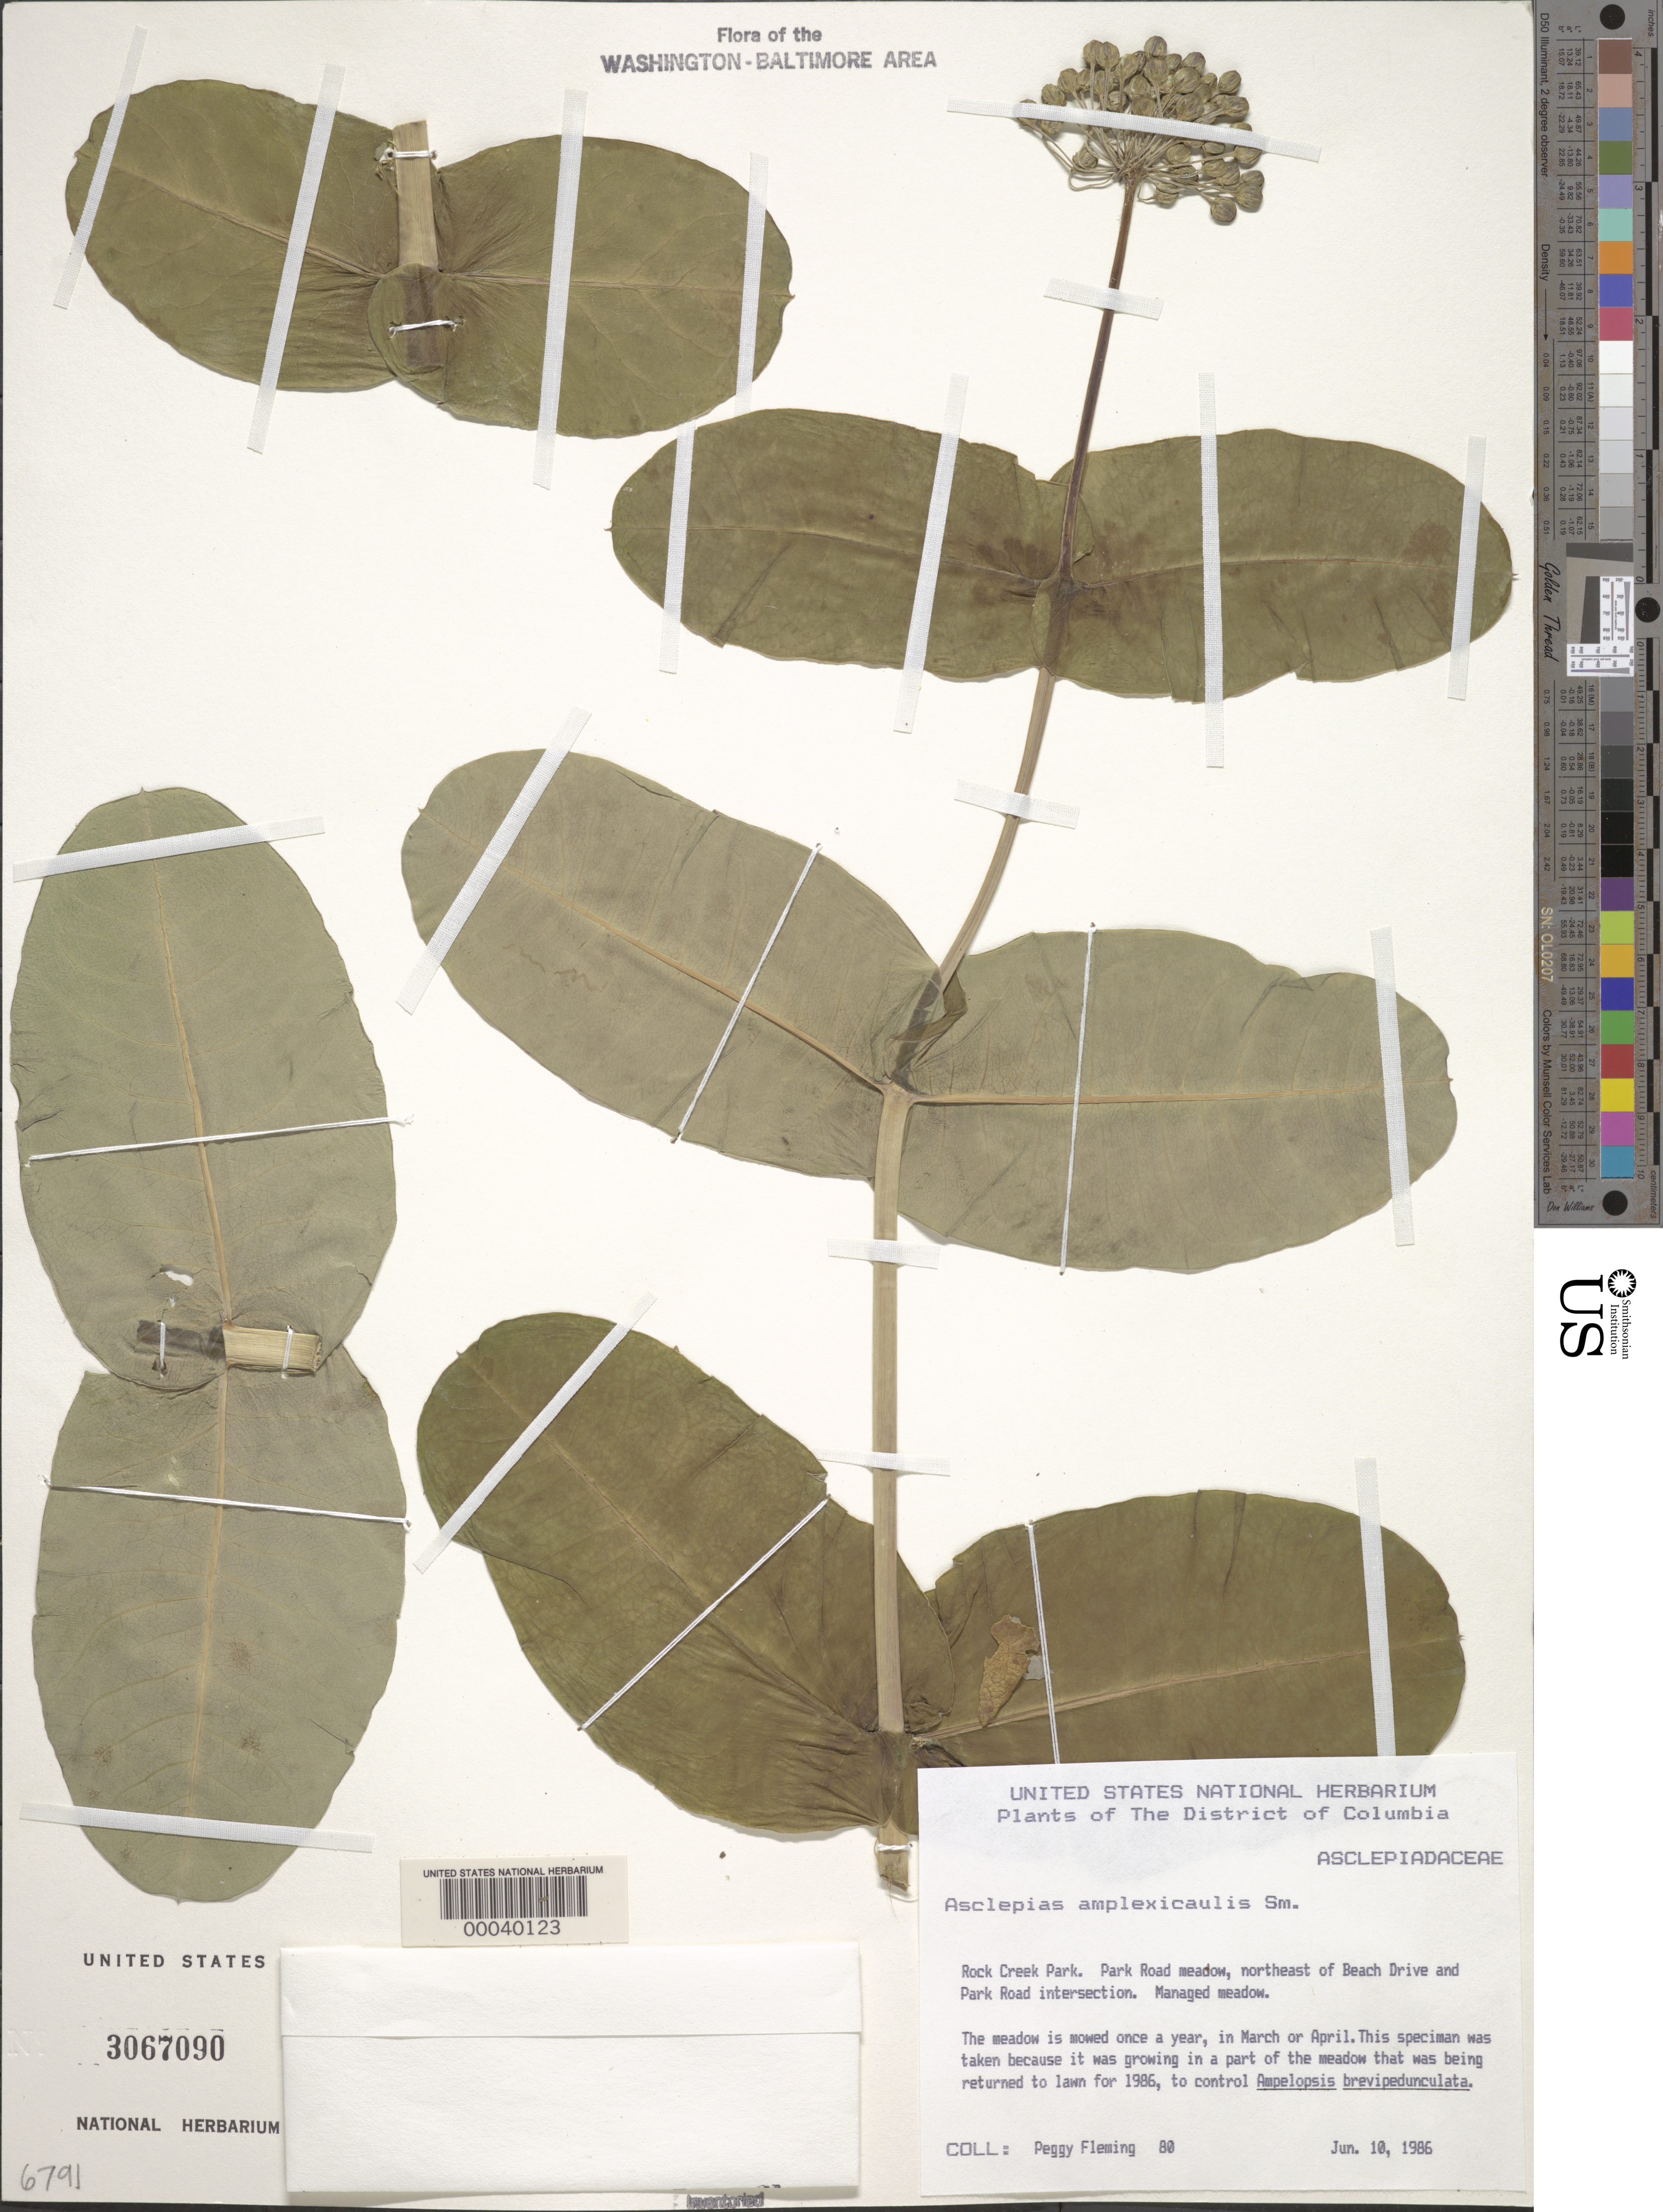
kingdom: Plantae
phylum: Tracheophyta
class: Magnoliopsida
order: Gentianales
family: Apocynaceae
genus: Asclepias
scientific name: Asclepias amplexicaulis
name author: J. Small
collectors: P. Fleming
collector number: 80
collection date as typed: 10 Jun 1986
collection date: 1986-06-10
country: United States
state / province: District of Columbia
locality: Rock Creek Park. Park Road meadow, northeast of Beach Drive.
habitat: Managed meadow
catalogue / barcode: US 3067090